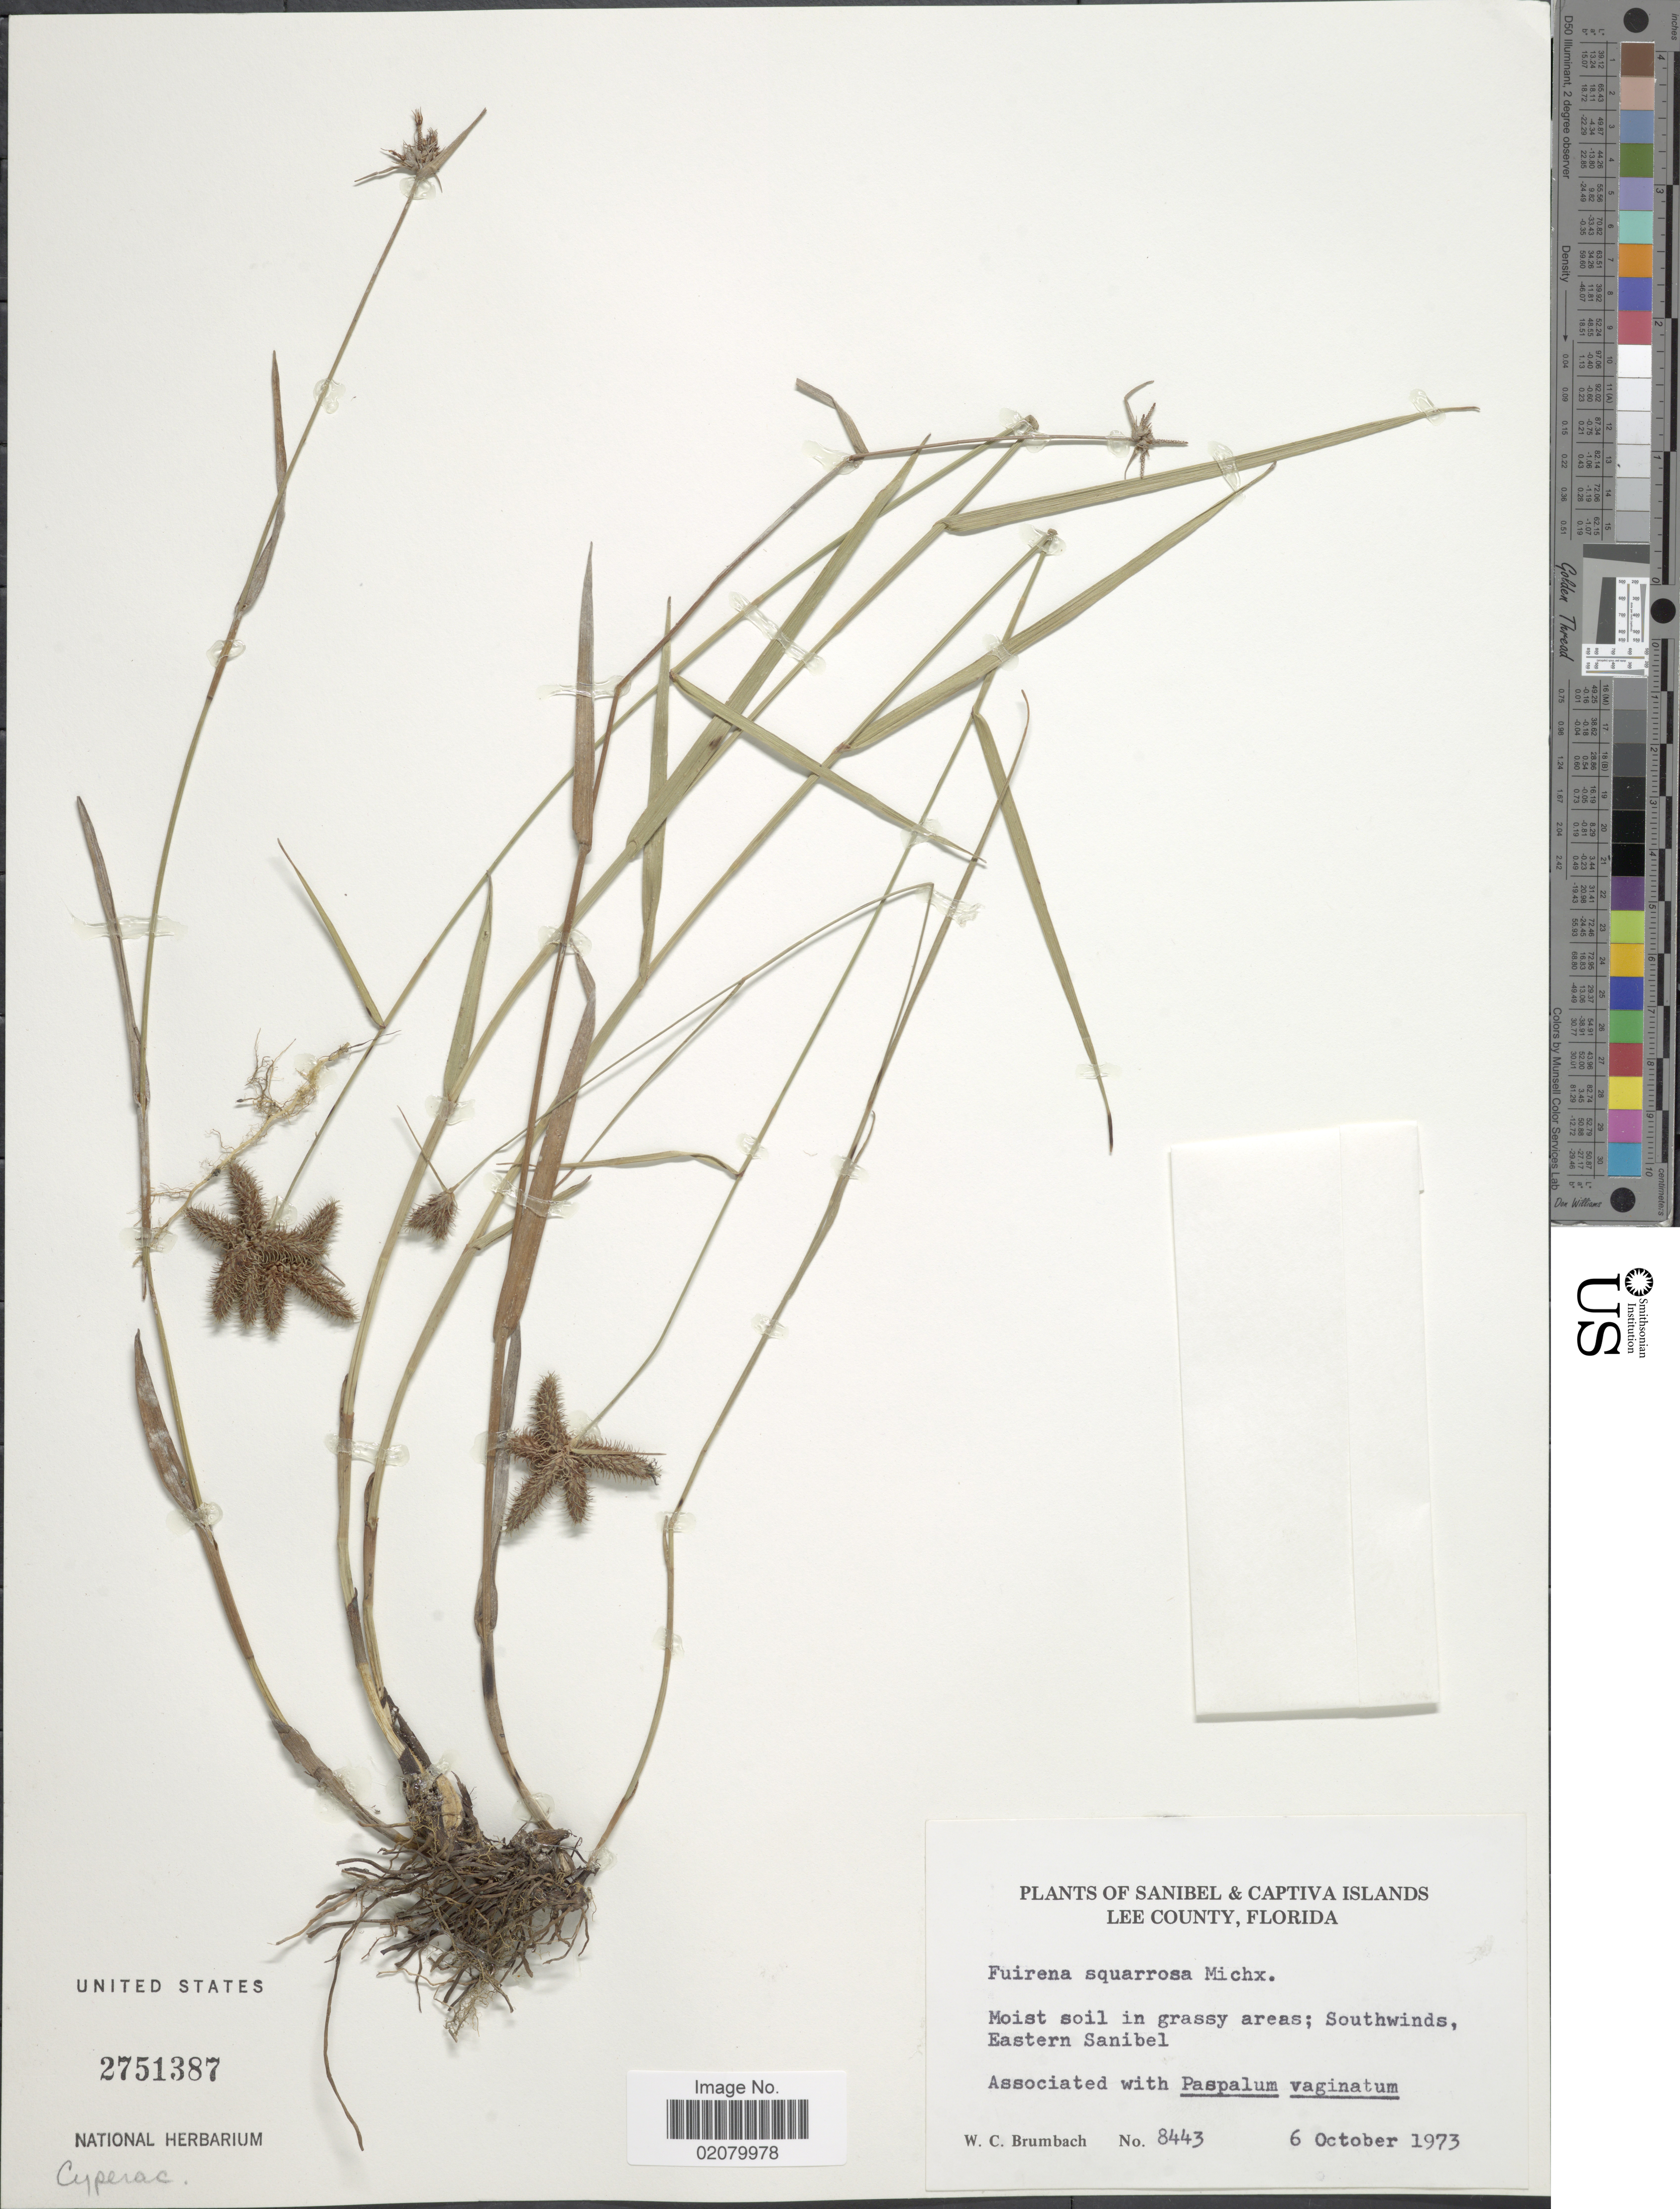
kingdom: Plantae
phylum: Tracheophyta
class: Liliopsida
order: Poales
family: Cyperaceae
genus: Fuirena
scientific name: Fuirena squarrosa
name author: Michx.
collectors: W. C. Brumbach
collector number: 8443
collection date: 1973-10-06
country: United States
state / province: Florida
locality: Sanibel & Captiva Islands, Lee County. Moist soil in grassy areas; Southwinds Eastern Sanibel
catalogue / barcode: US 2751387